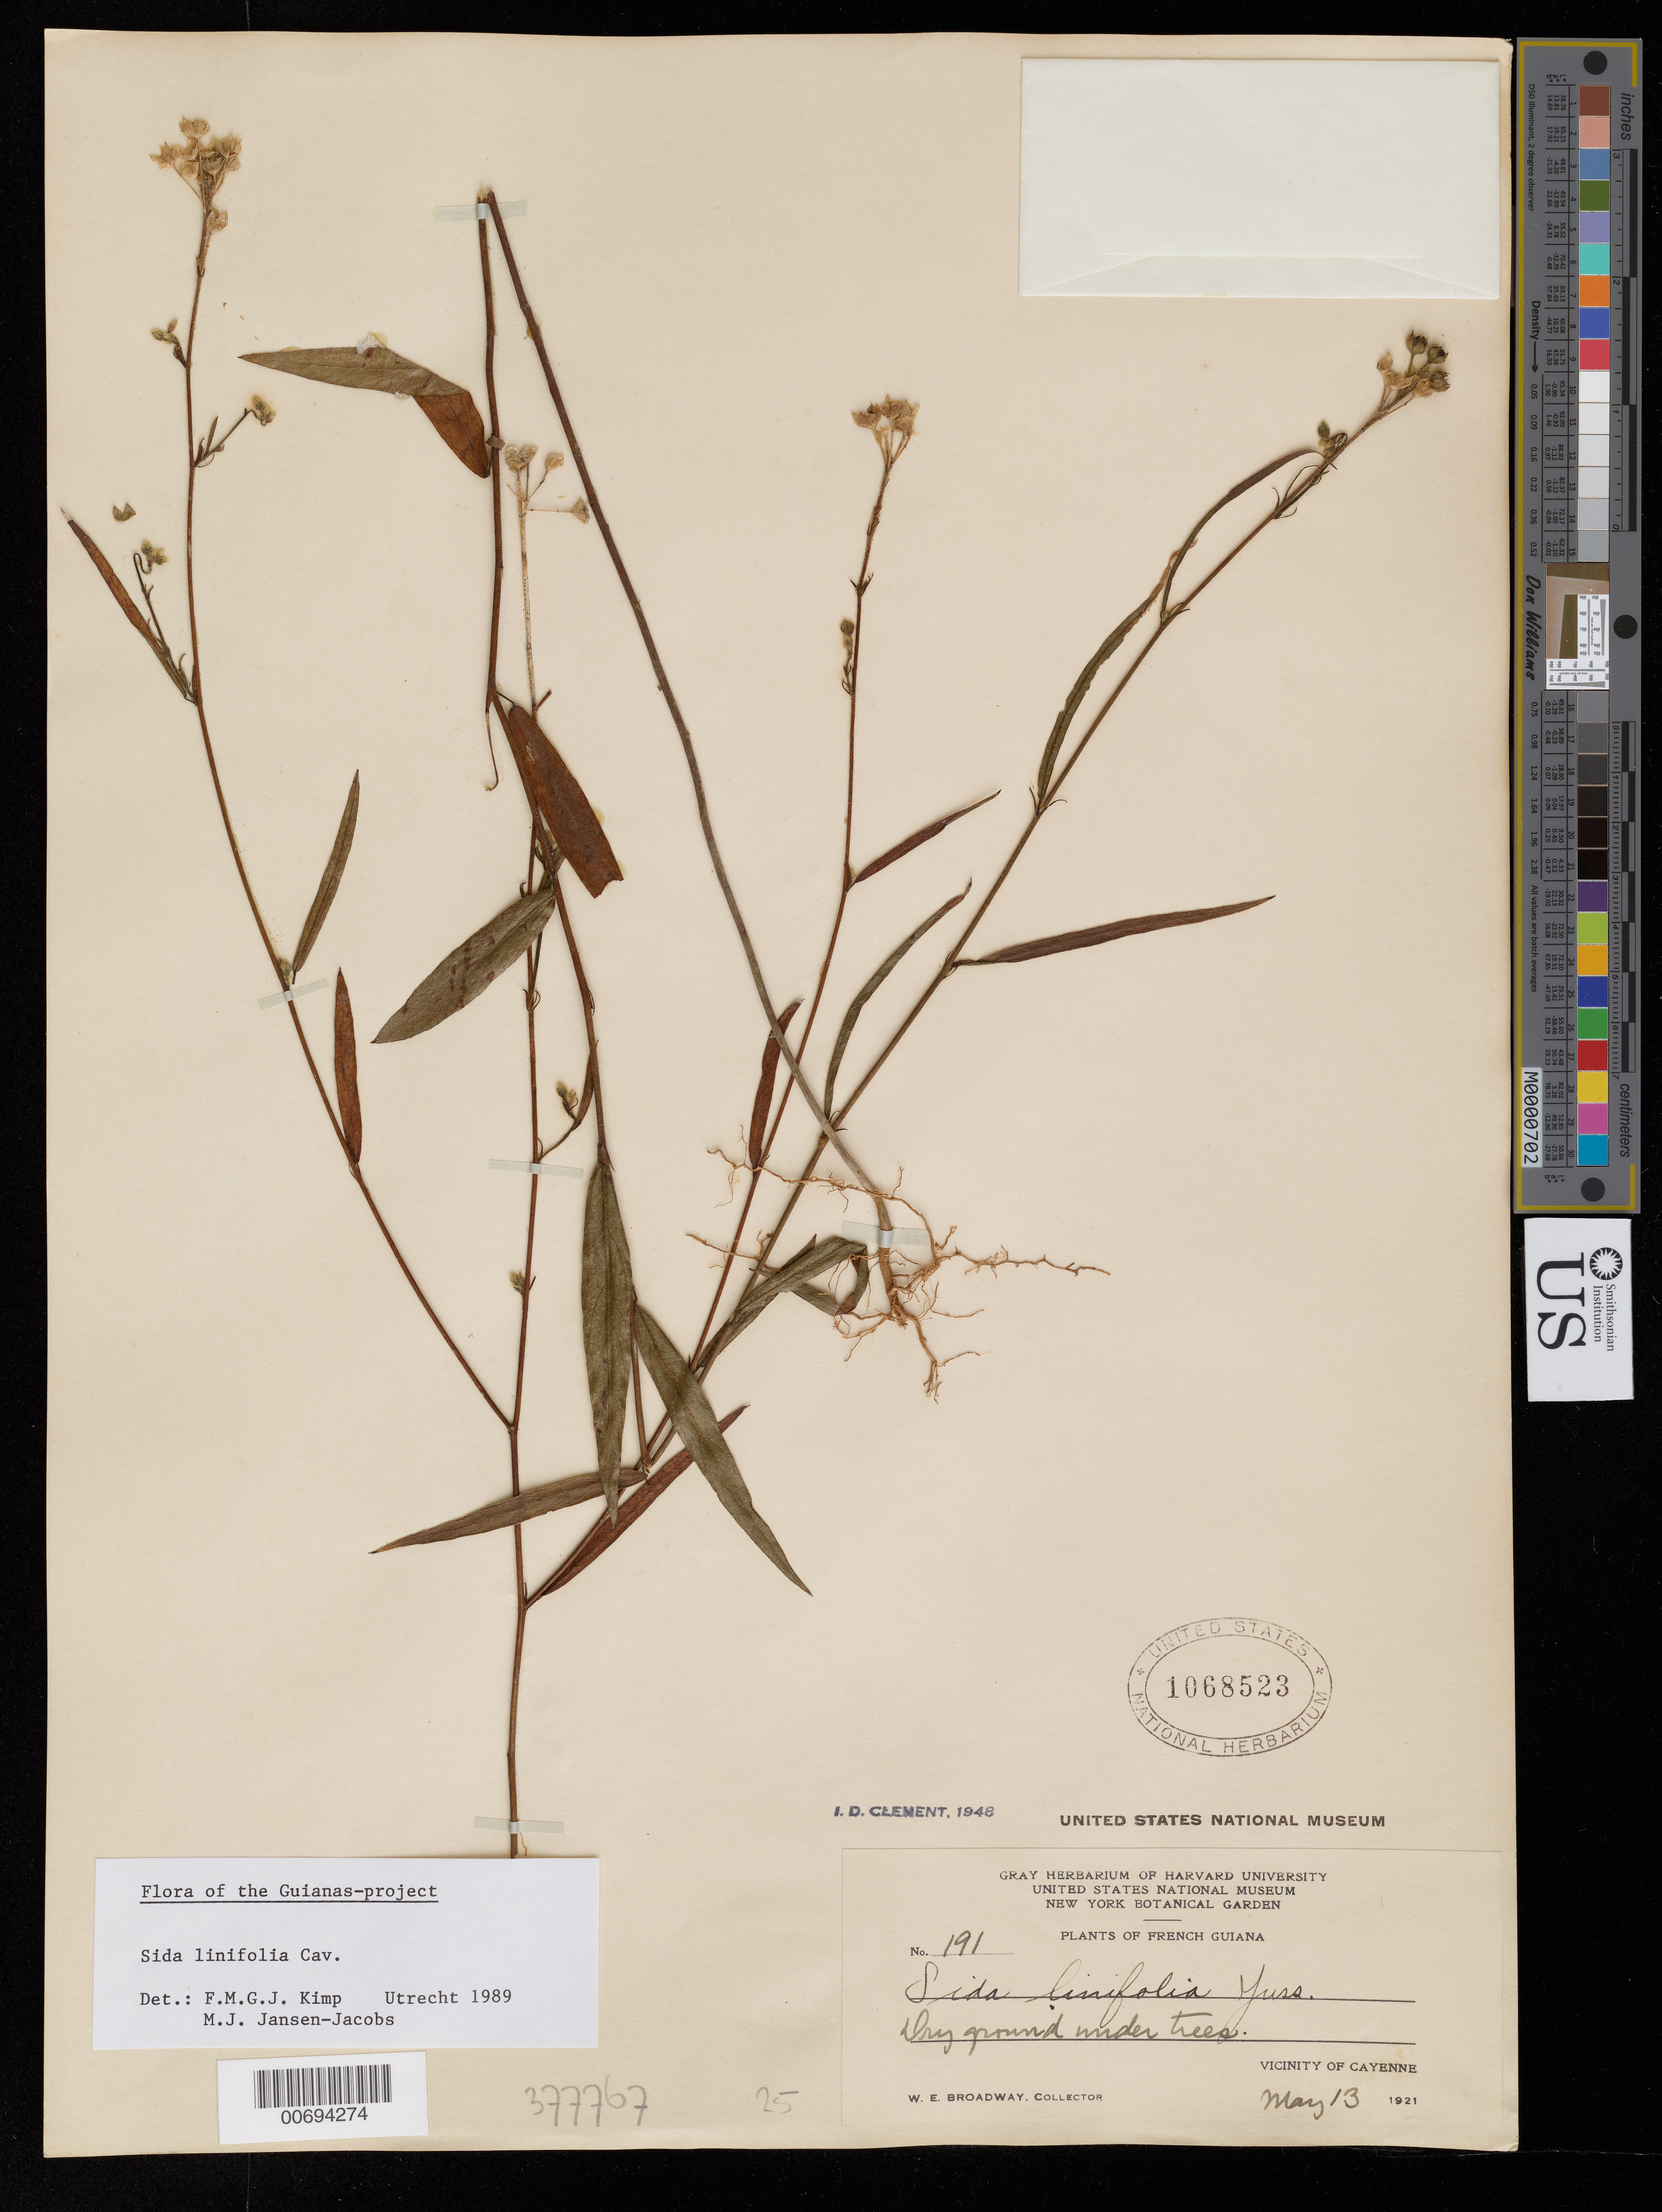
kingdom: Plantae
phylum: Tracheophyta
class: Magnoliopsida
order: Malvales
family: Malvaceae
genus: Sida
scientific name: Sida linifolia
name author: Cav.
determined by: Kimp, F. M.; Jansen-Jacobs, M. J.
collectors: W. E. Broadway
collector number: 191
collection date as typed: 13-May-21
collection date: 1921-05-13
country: French Guiana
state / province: Cayenne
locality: Cayenne, vic.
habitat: Dry ground under trees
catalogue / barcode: US 1068523